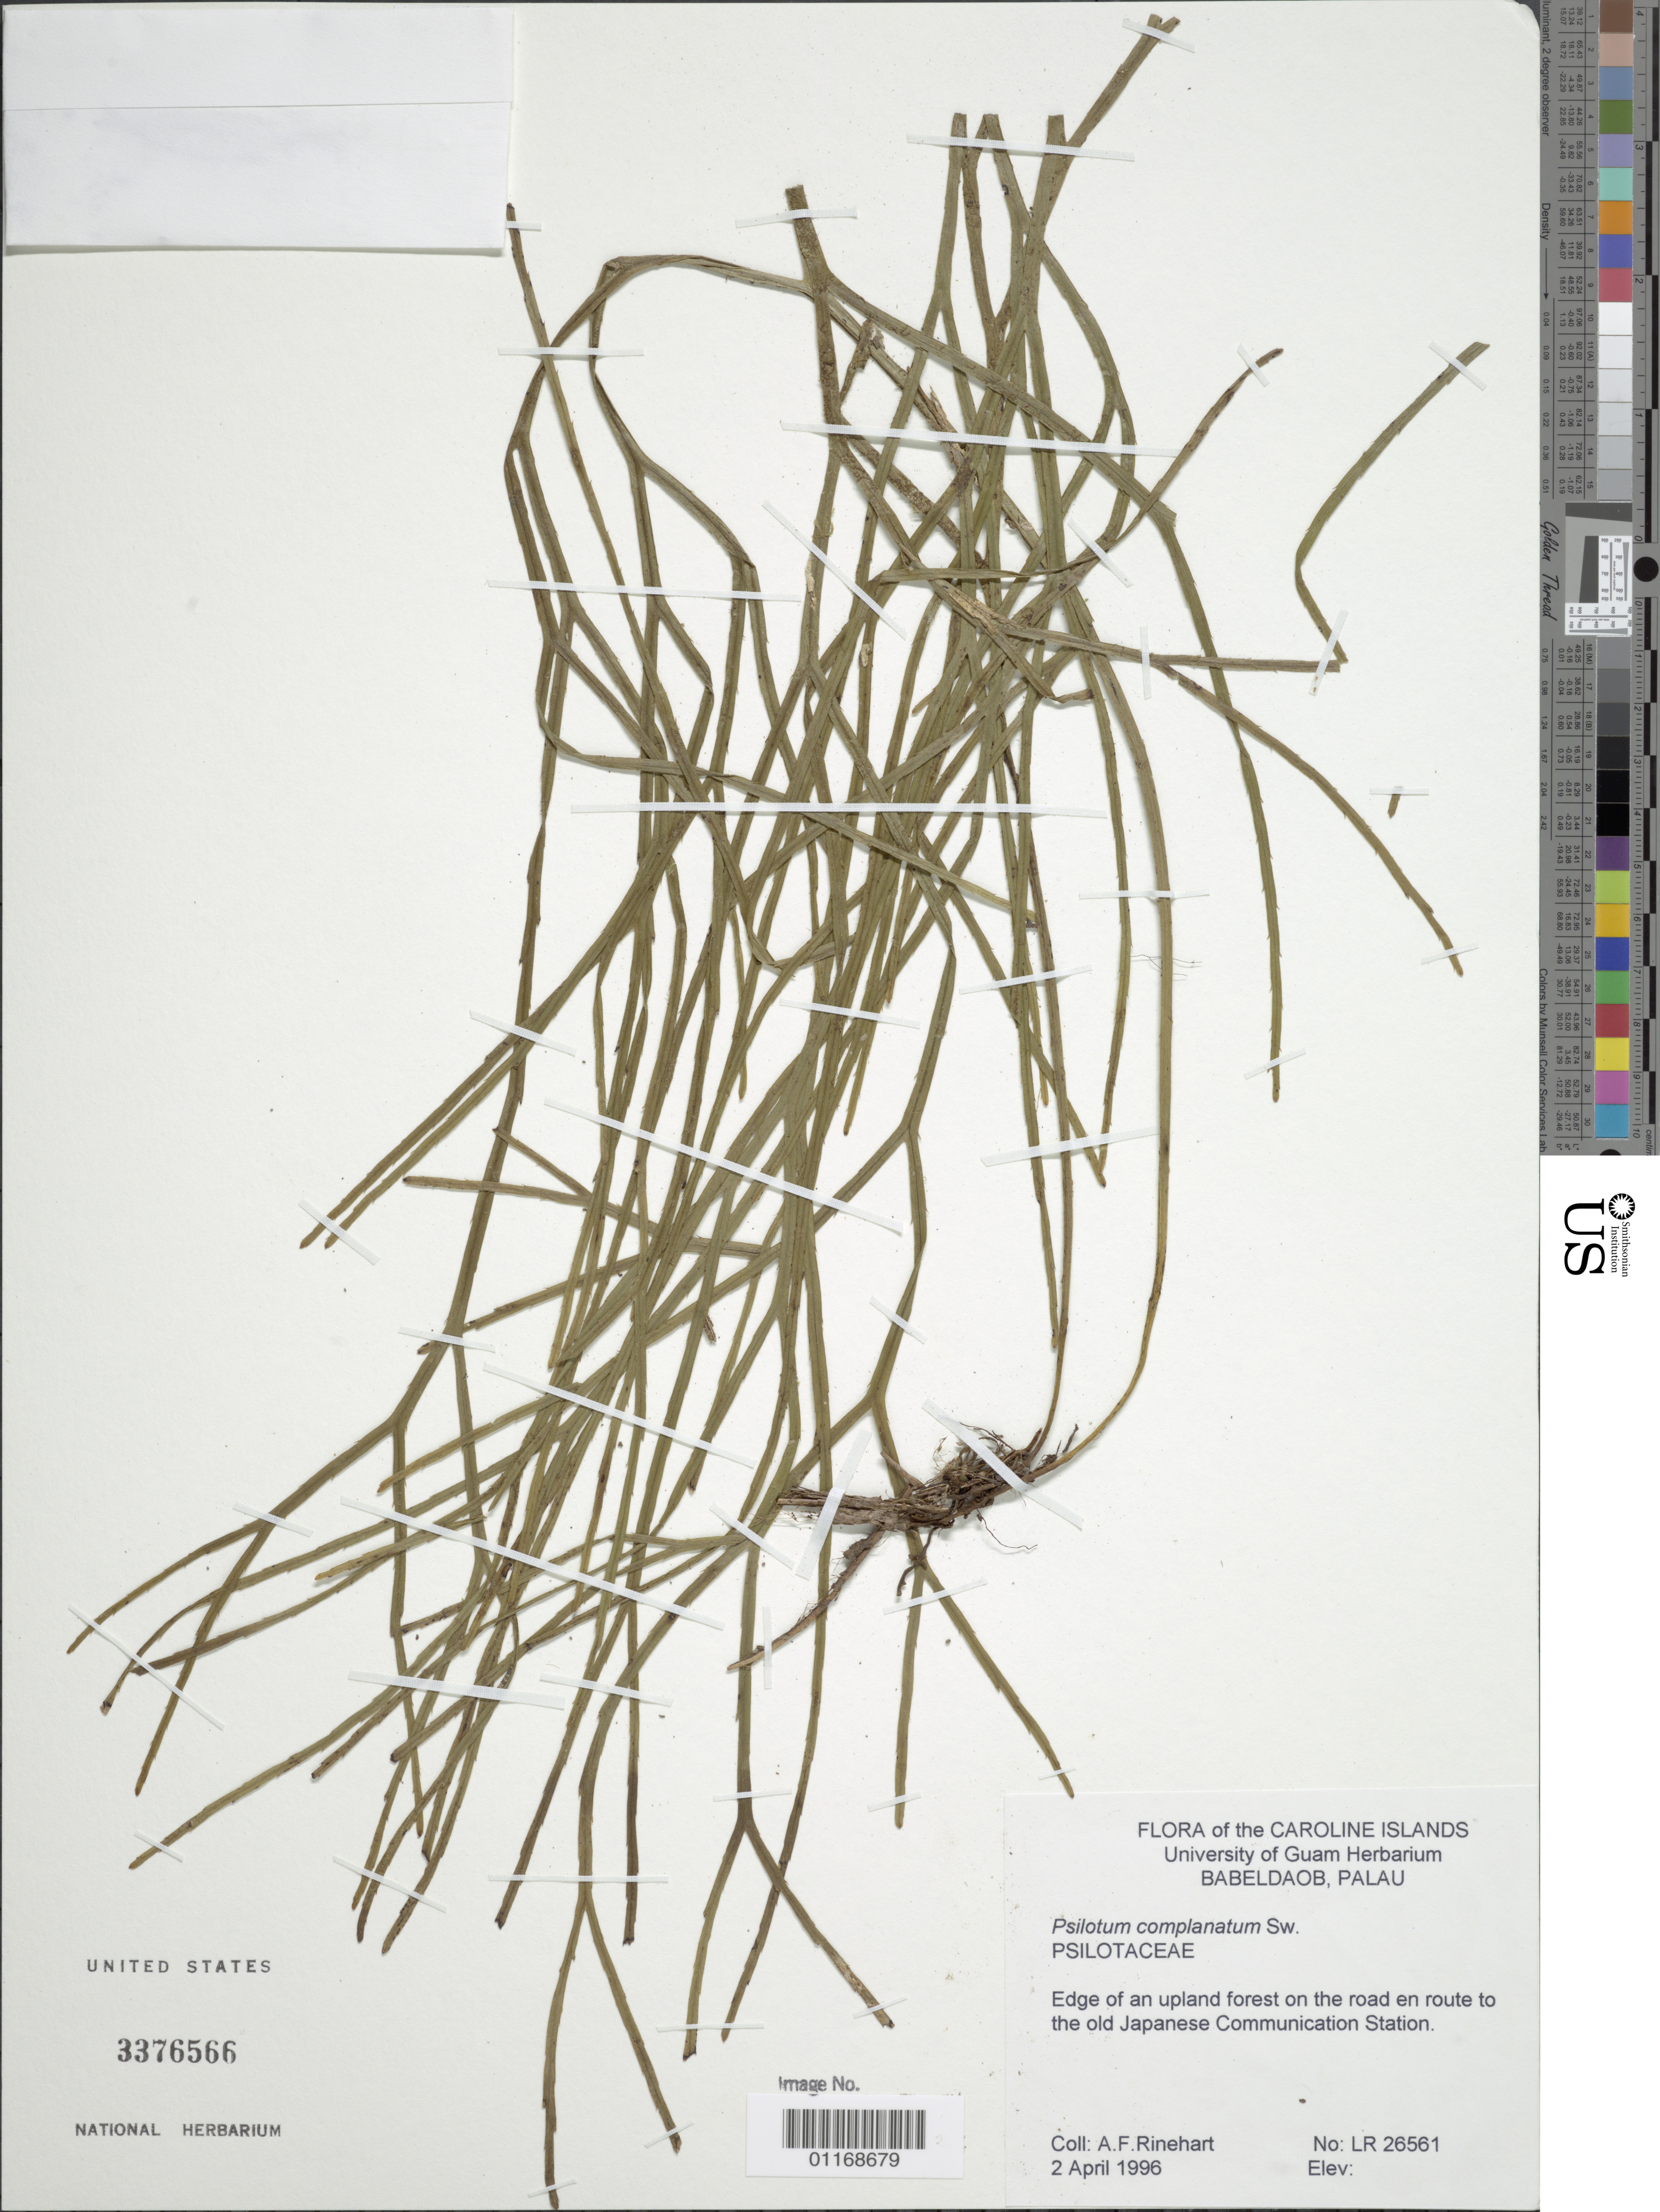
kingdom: Plantae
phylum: Tracheophyta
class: Polypodiopsida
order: Psilotales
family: Psilotaceae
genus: Psilotum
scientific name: Psilotum complanatum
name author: Sw.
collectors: A. Rinehart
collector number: LR 26561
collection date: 1996-04-02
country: Palau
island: Babeldaob [Babelthuap]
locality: on the road en route to the old Japanese communication station.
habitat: Upland forest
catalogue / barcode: US 2276566